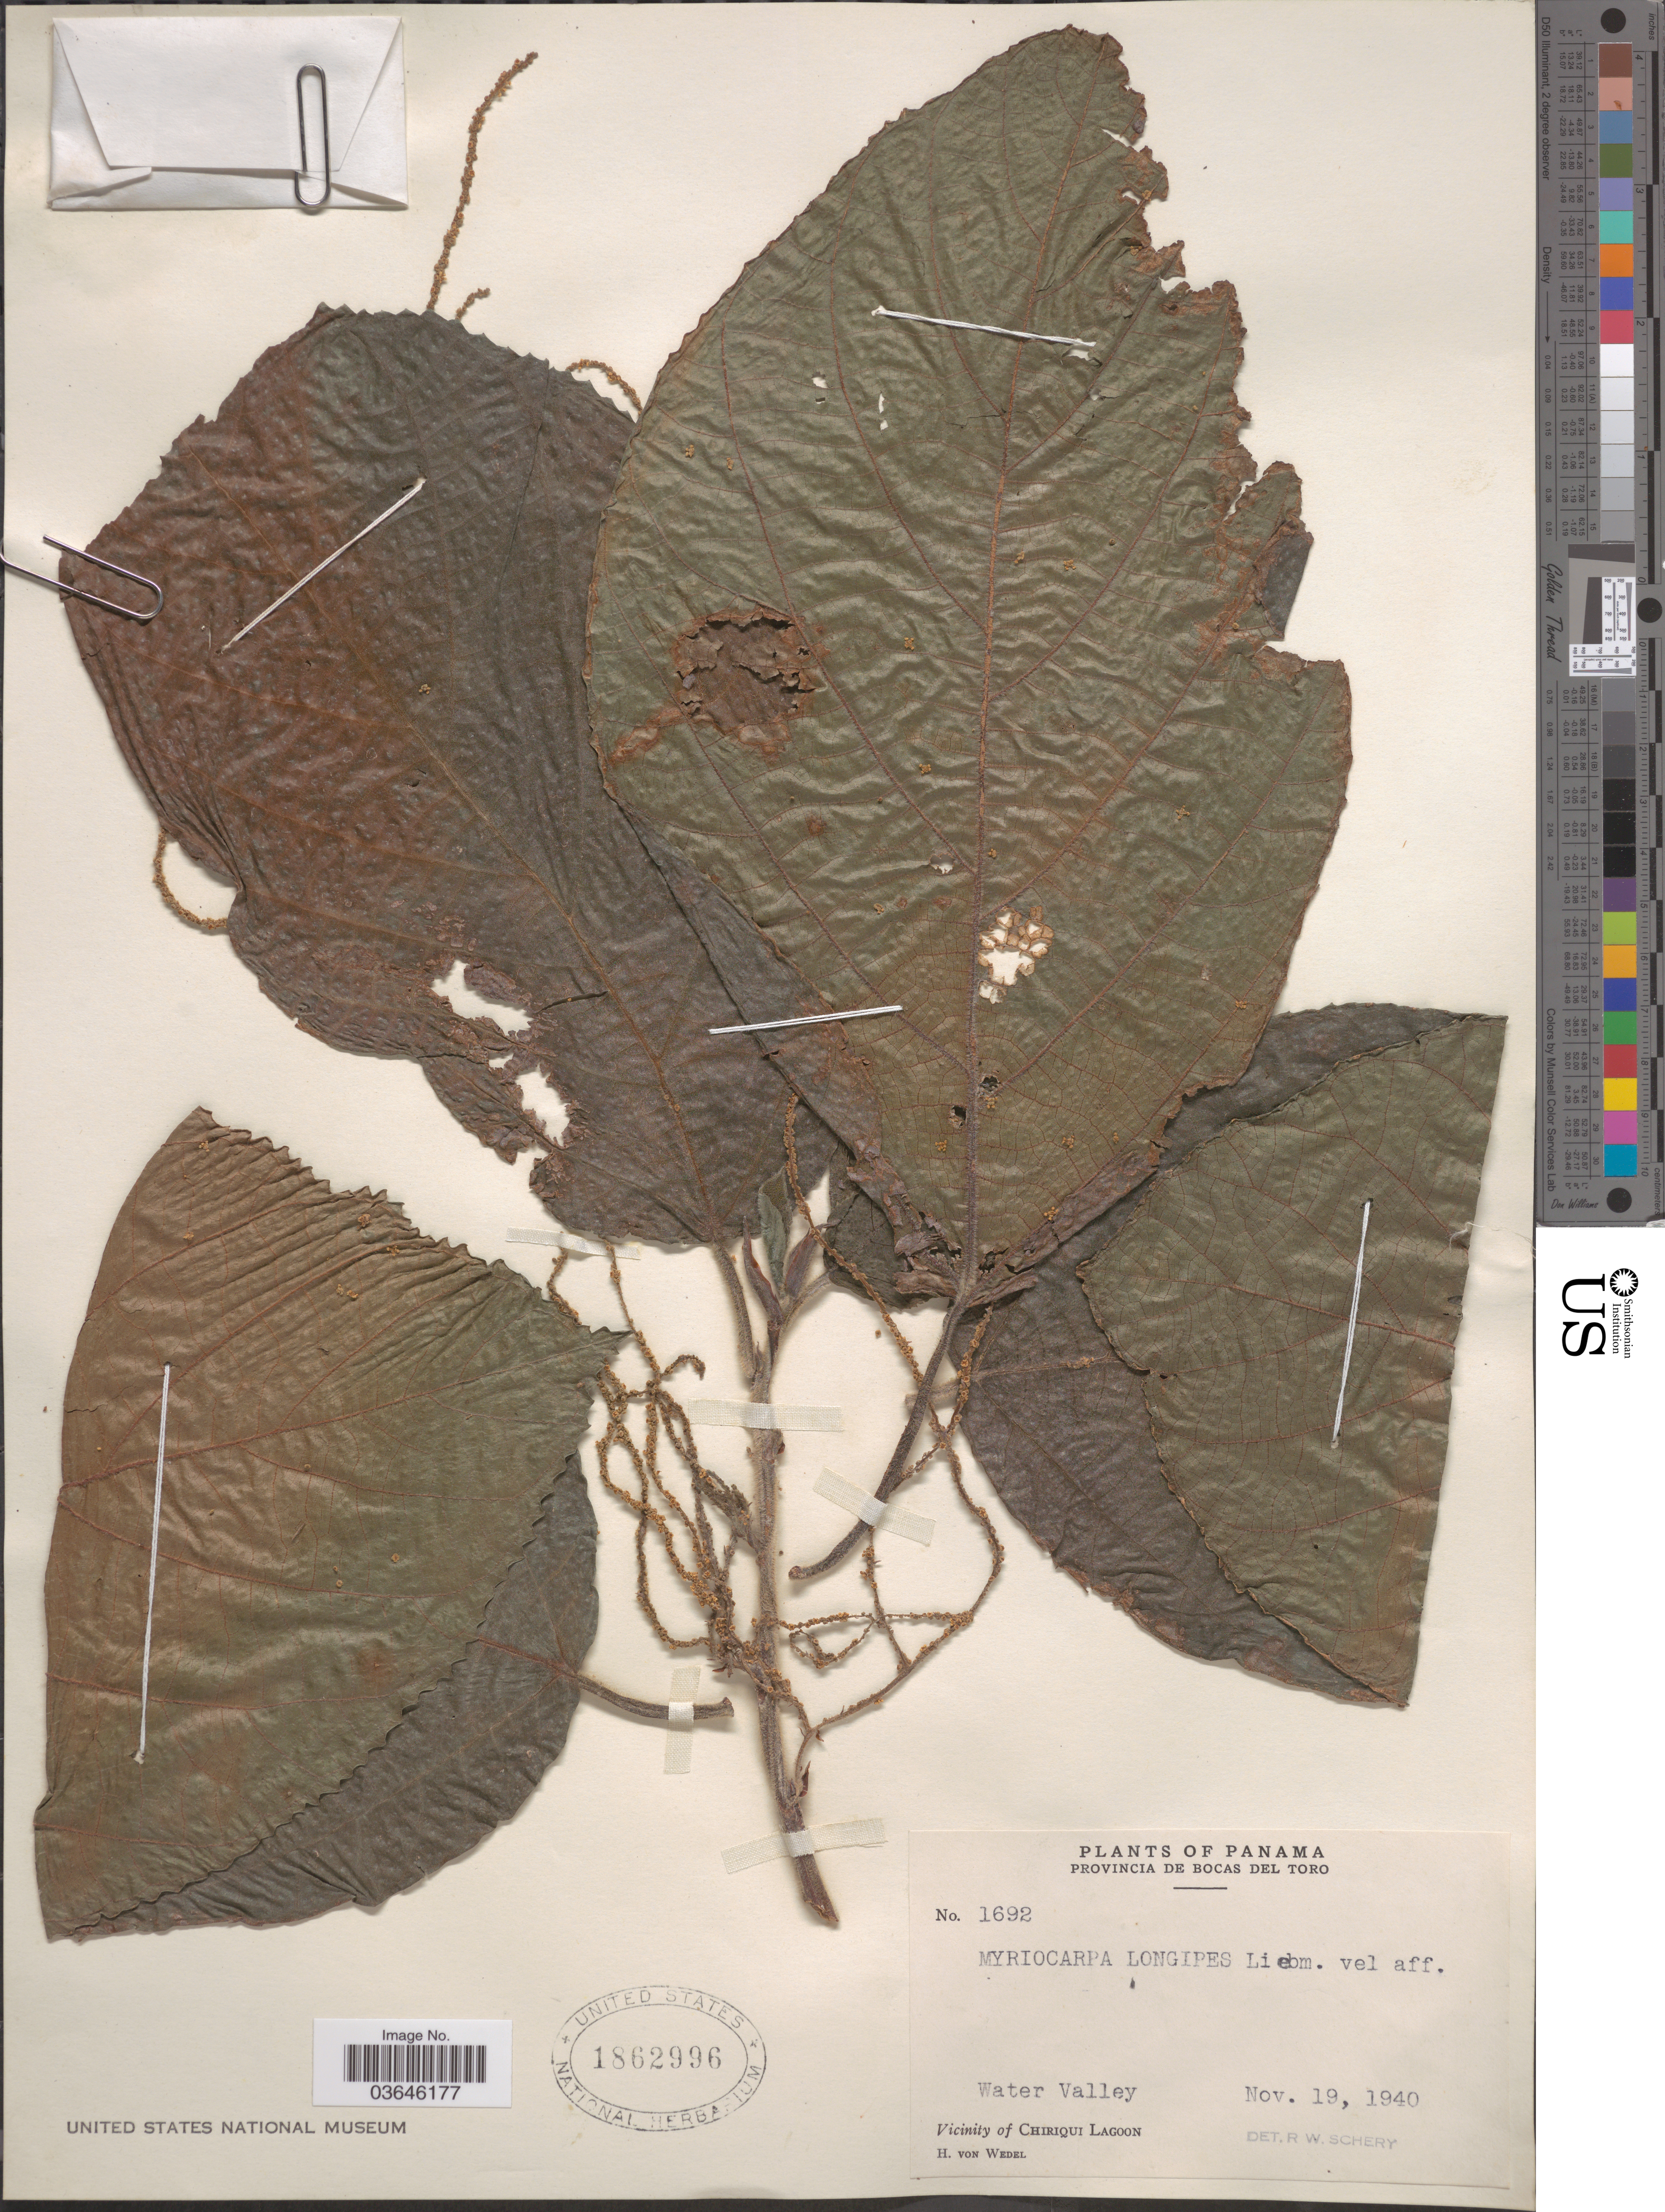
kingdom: Plantae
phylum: Tracheophyta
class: Magnoliopsida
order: Rosales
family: Urticaceae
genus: Myriocarpa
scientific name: Myriocarpa yzabalensis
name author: (Donn. Sm.) Killip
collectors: H. von Wedel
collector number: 1692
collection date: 1940-11-19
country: Panama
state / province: Bocas del Toro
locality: Water Valley. Vicinity of Chiriqui Lagoon.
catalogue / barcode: US 1862996